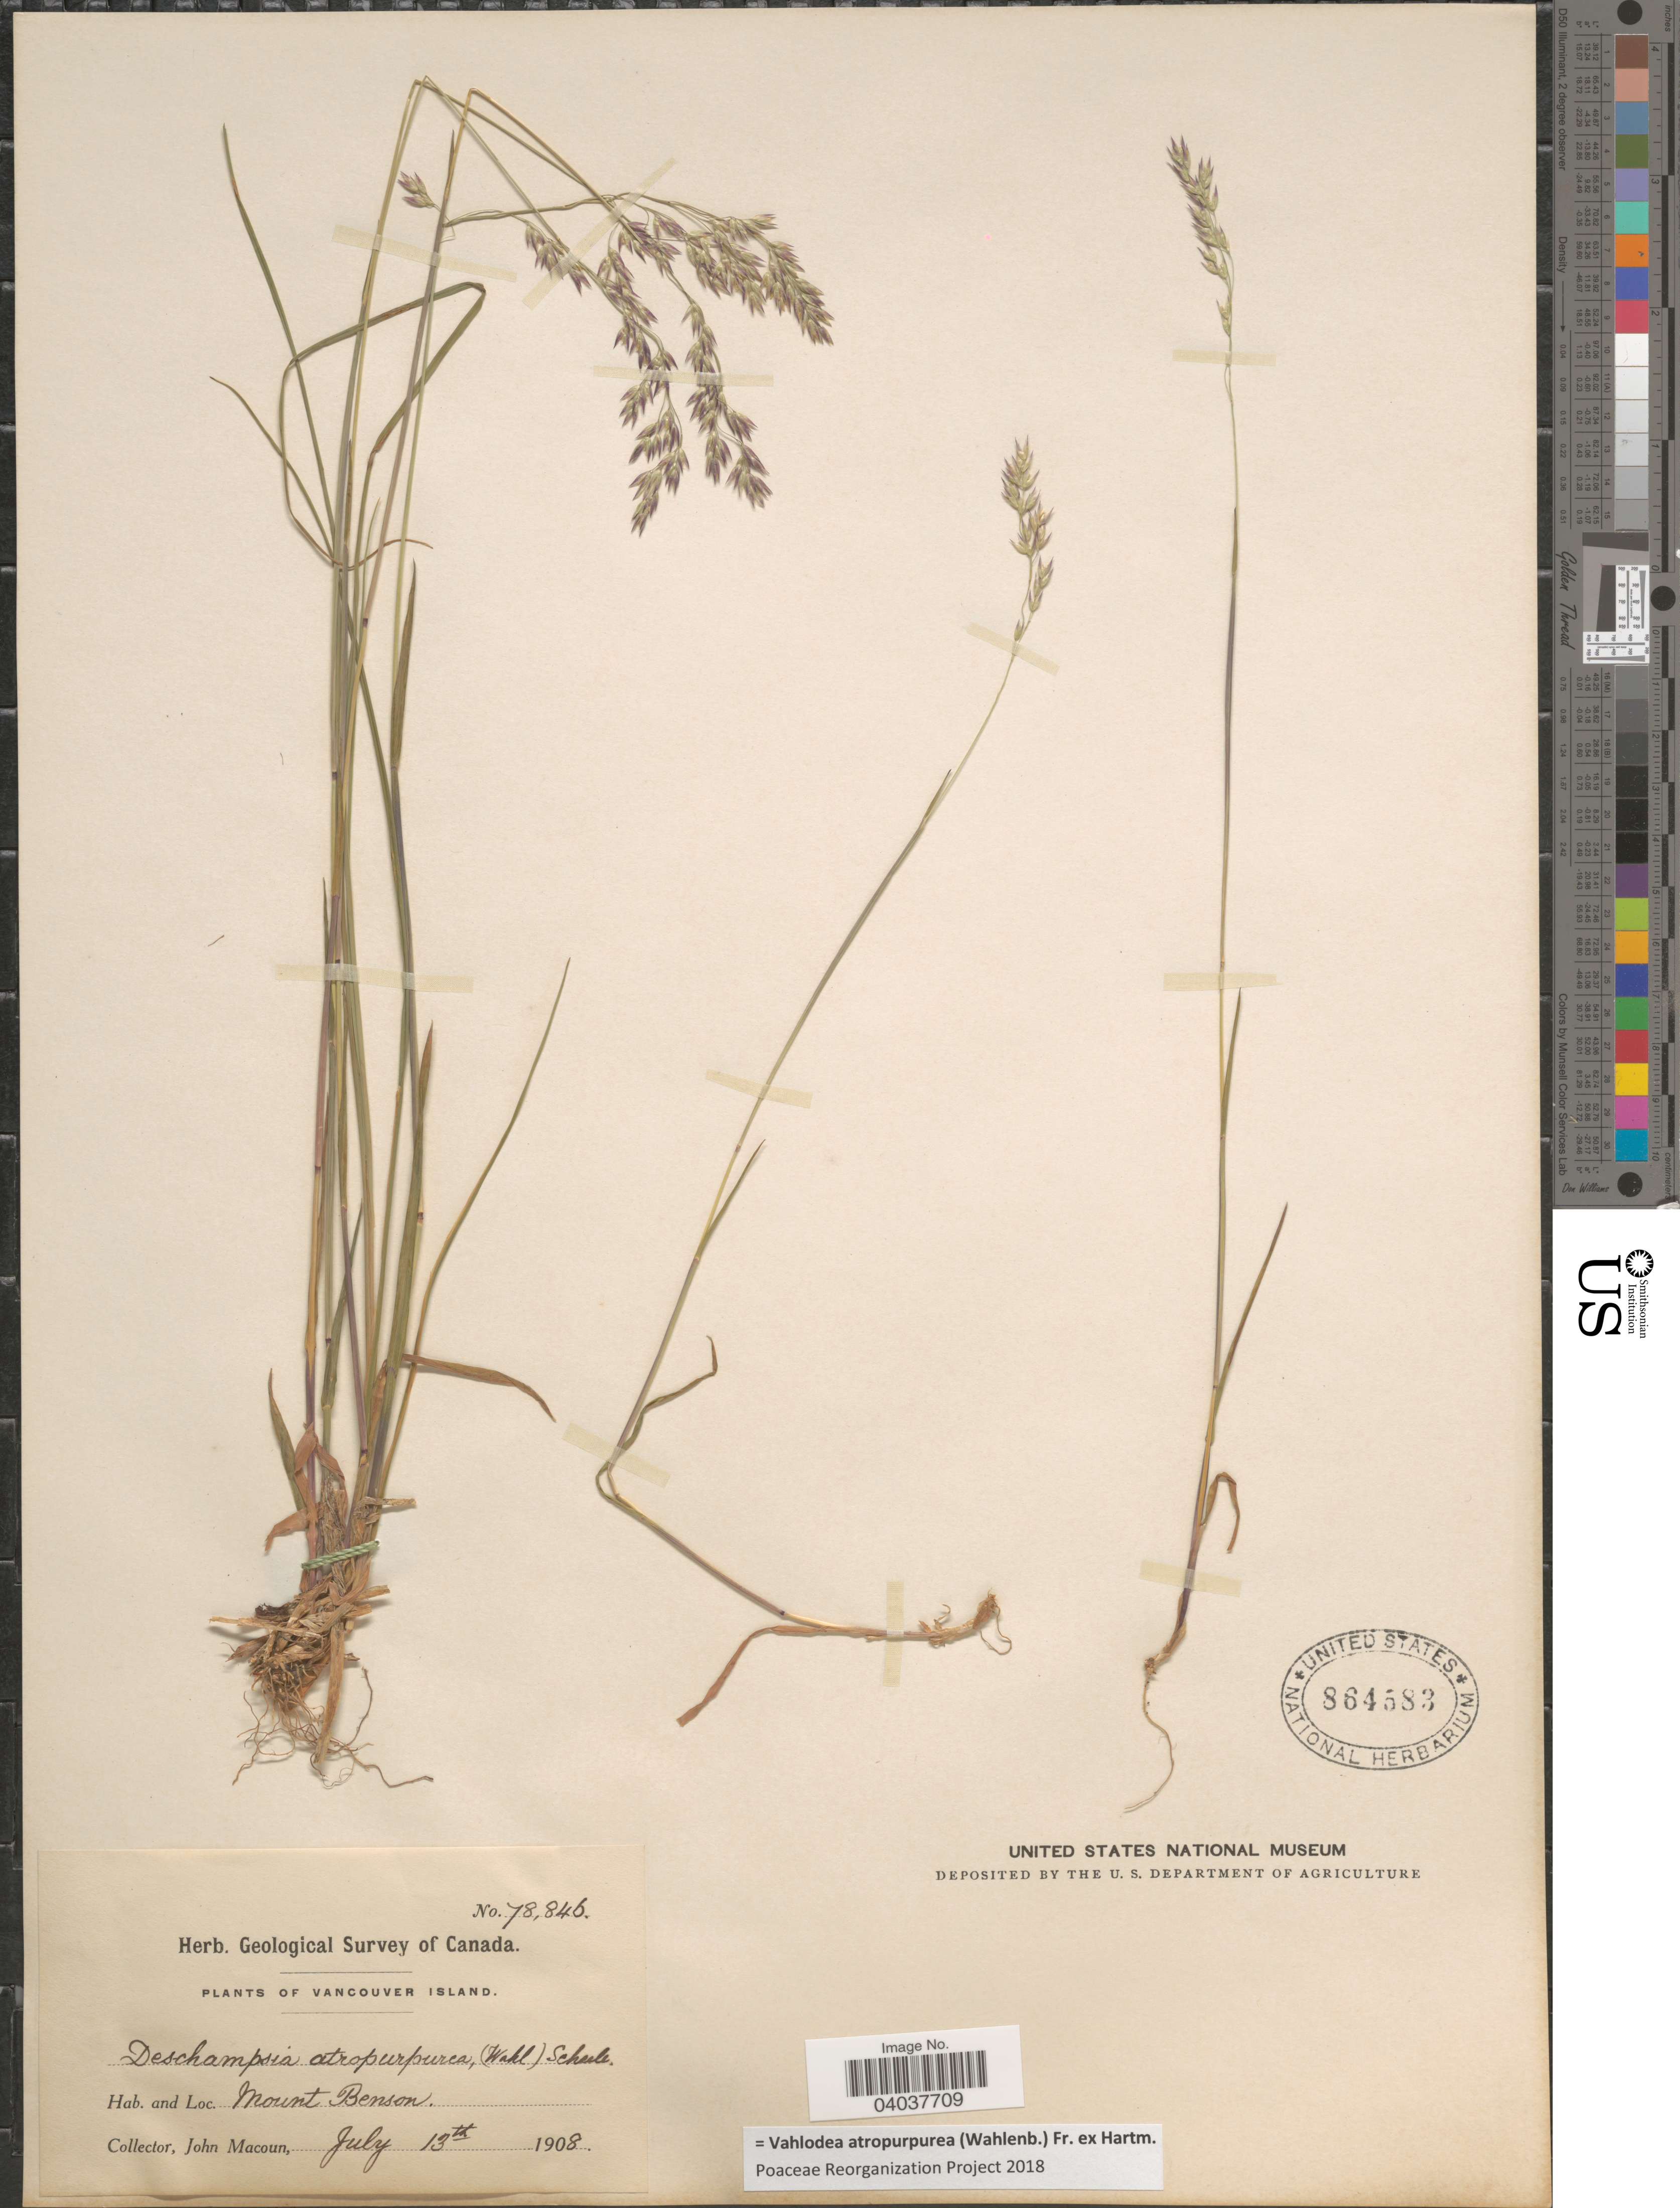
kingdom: Plantae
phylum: Tracheophyta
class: Liliopsida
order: Poales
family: Poaceae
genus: Vahlodea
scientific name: Vahlodea atropurpurea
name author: (Wahlenb.) Fr. ex Hartm.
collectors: J. Macoun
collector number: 78846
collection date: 1908-07-13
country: Canada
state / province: British Columbia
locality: Vancouver Island. Mount Benson.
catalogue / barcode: US 864583